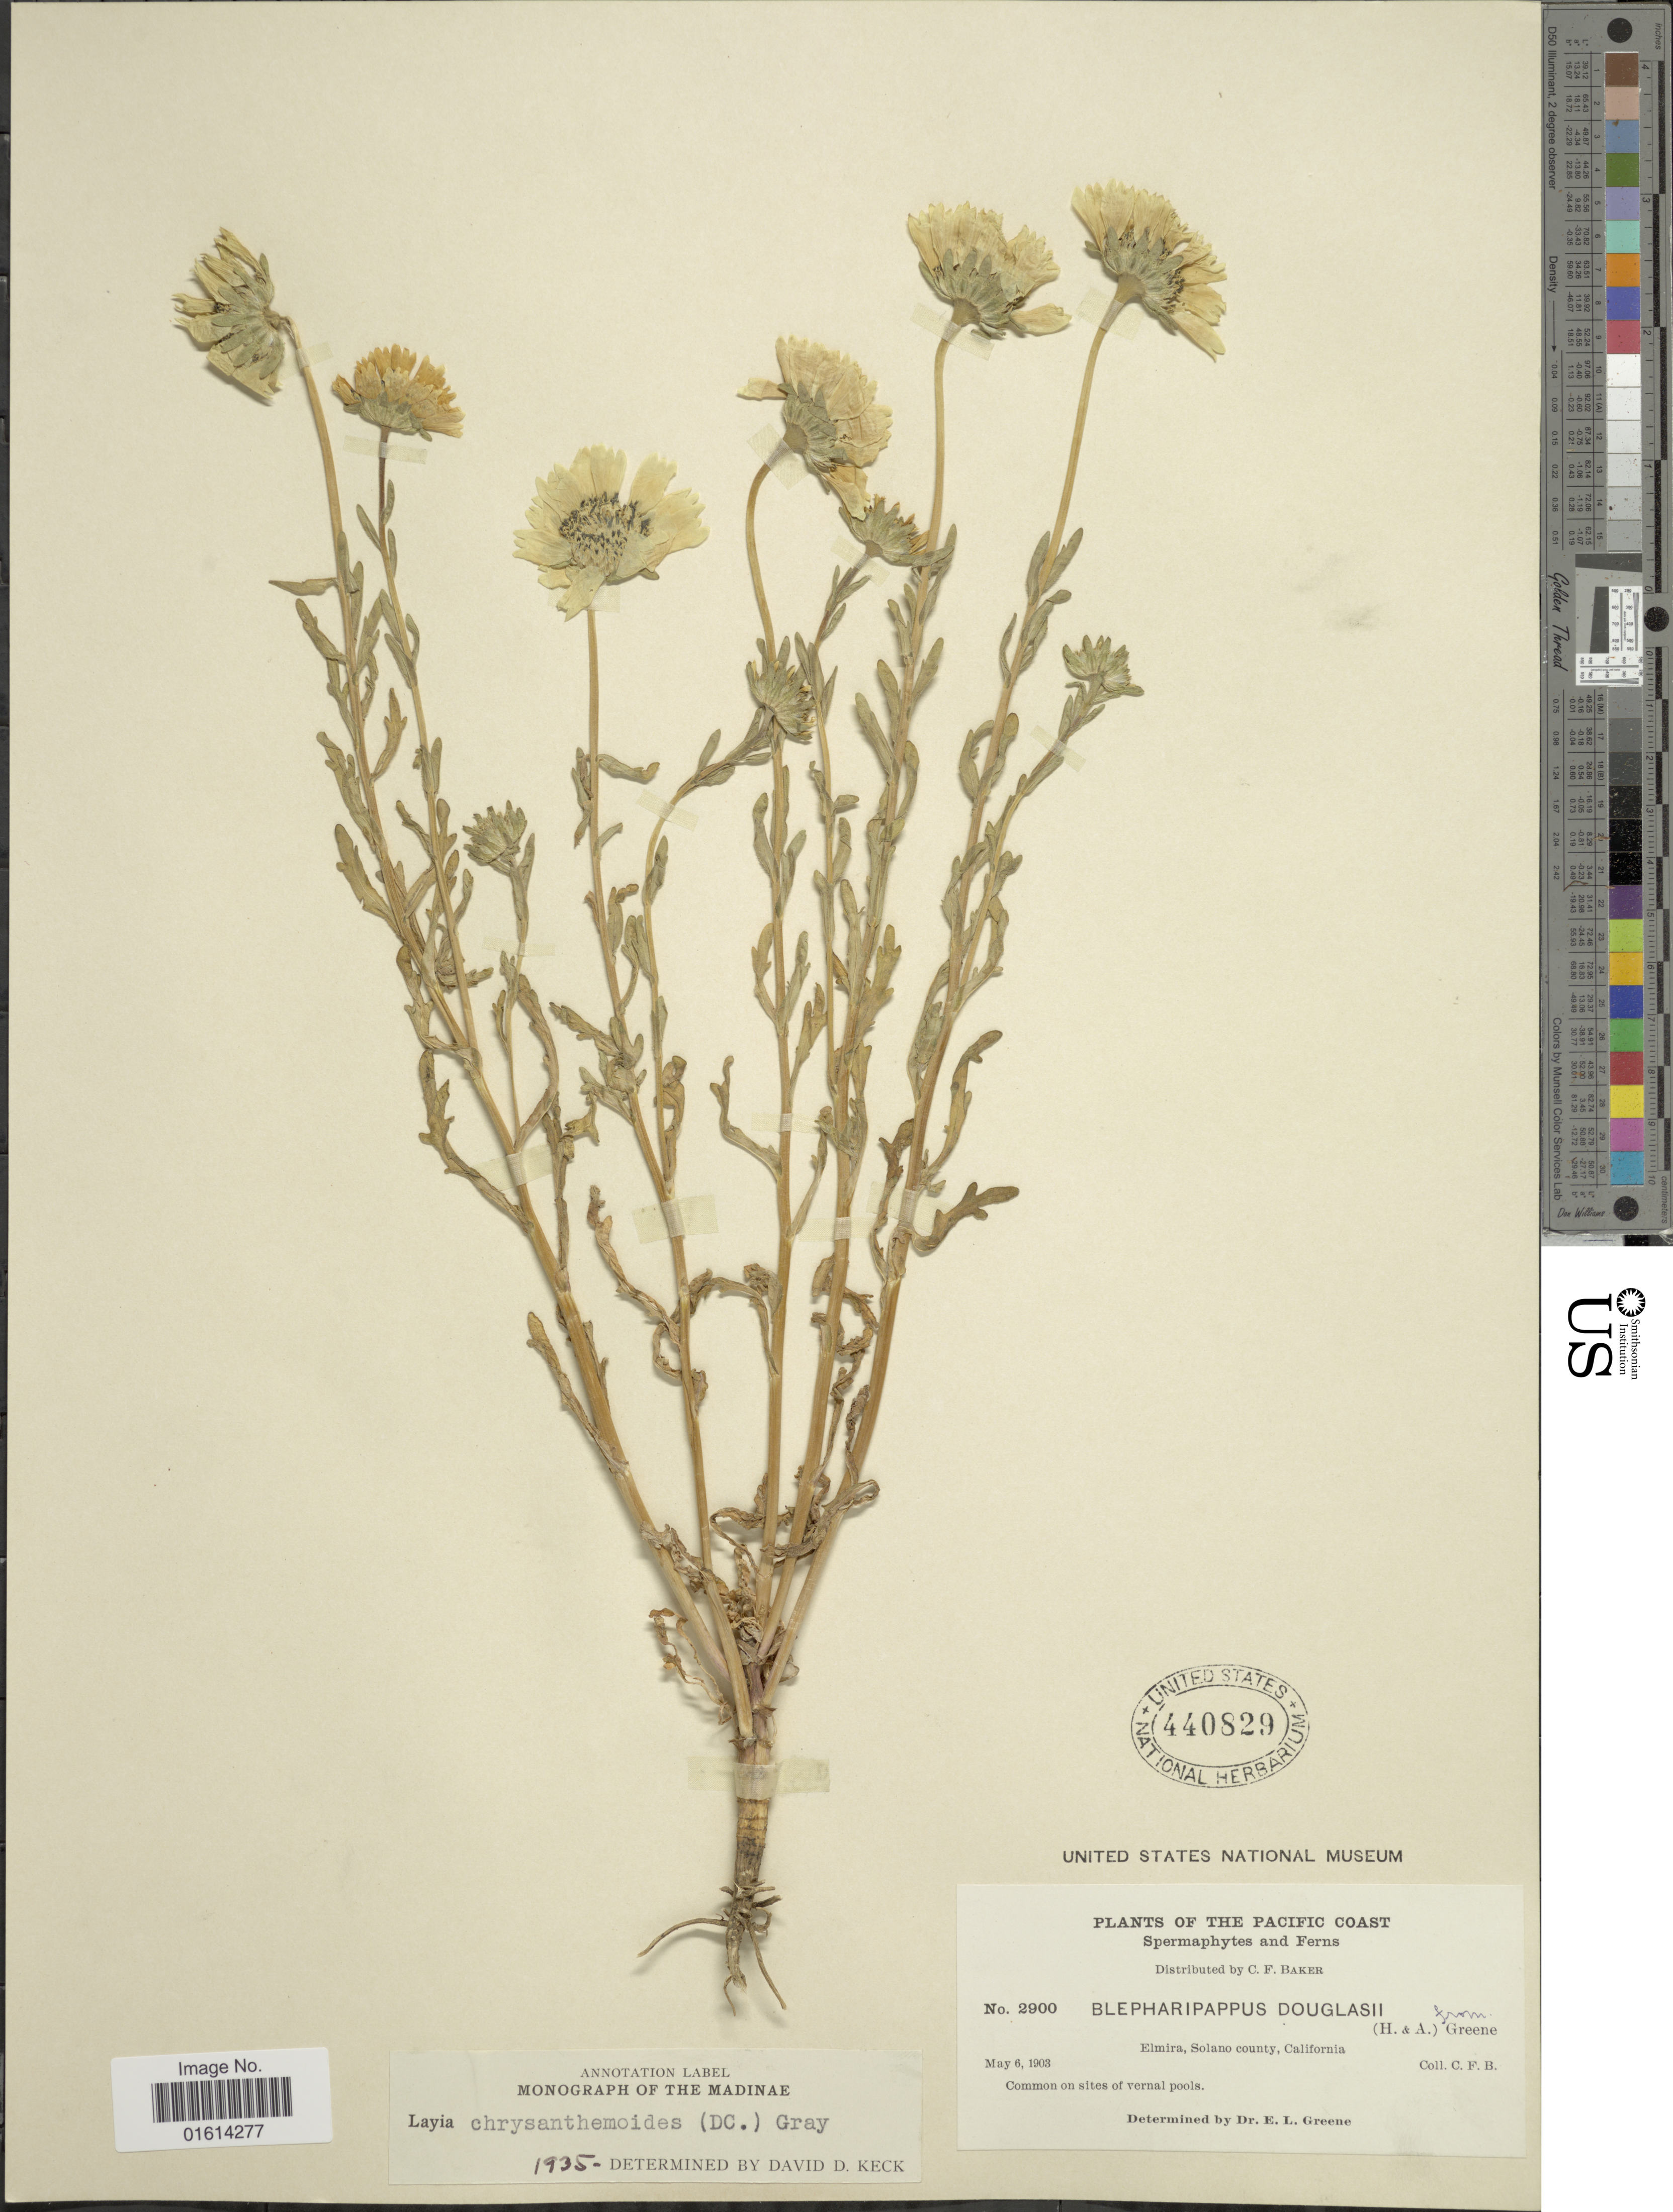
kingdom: Plantae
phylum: Tracheophyta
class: Magnoliopsida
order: Asterales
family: Asteraceae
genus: Layia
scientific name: Layia chrysanthemoides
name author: (DC.) A. Gray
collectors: C. F. Baker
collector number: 2900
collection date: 1903-05-06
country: United States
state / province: California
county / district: Solano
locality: Pacific Coast, Elmira, Solano County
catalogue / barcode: US 440829